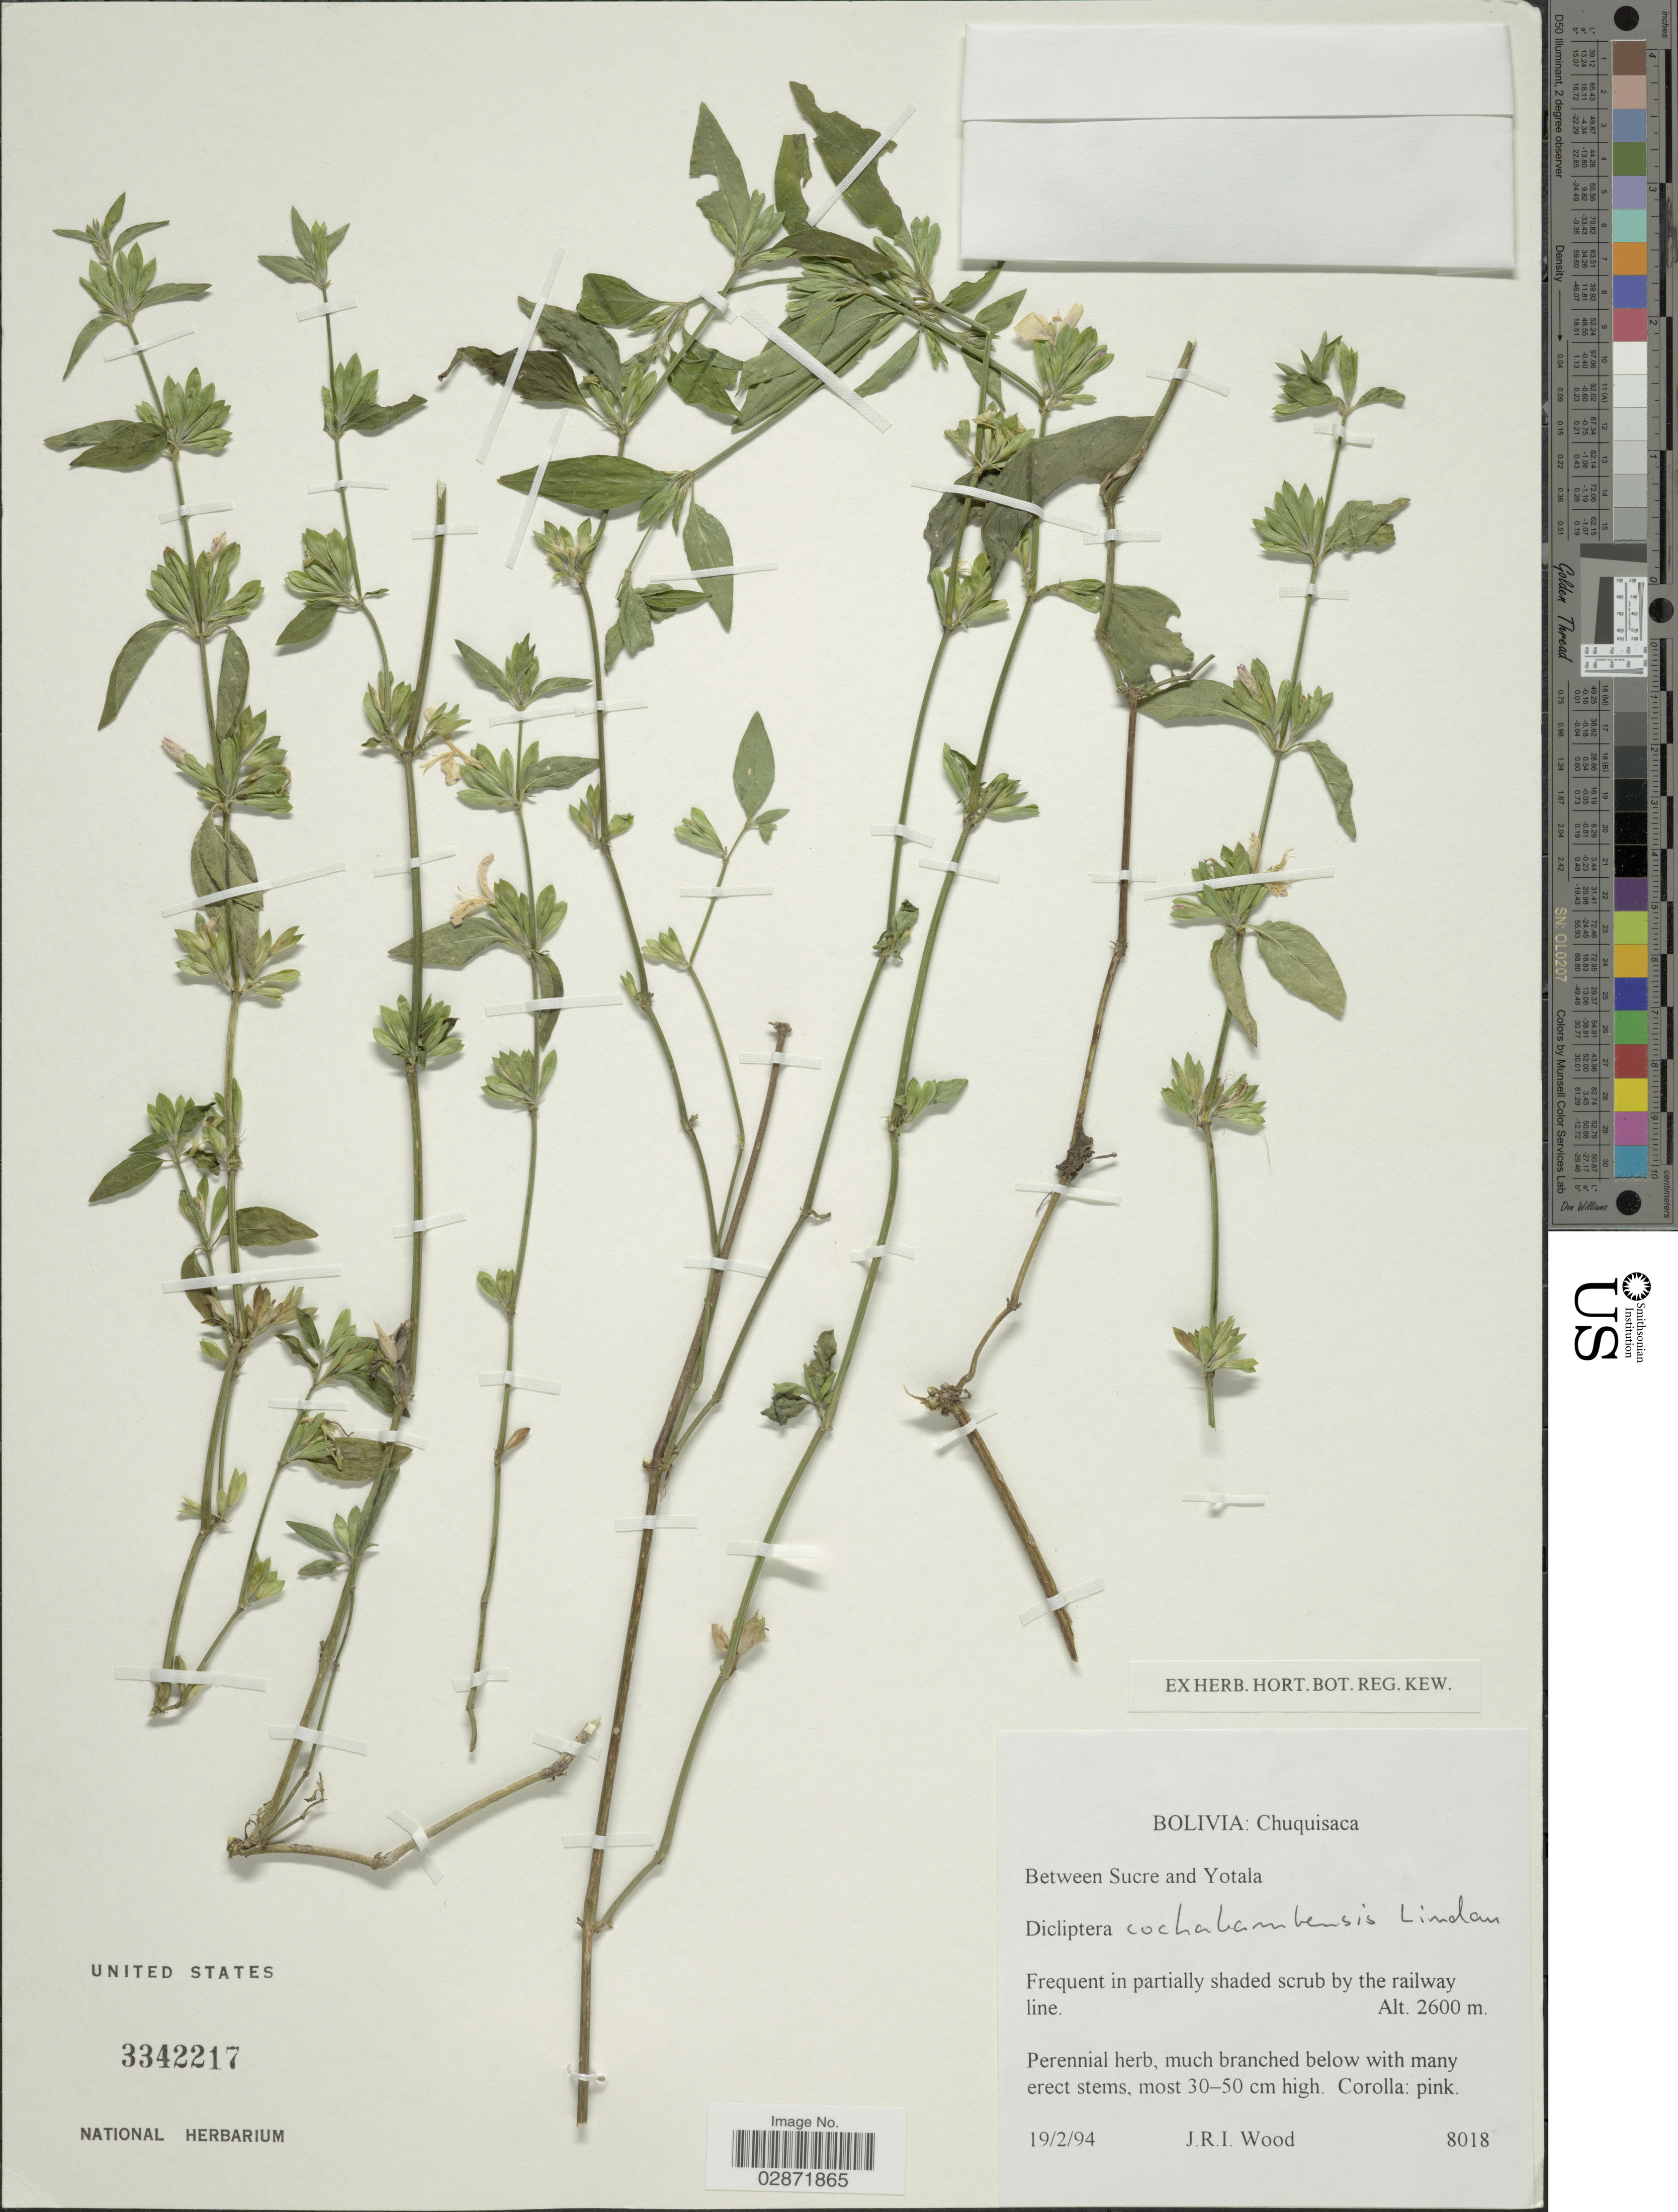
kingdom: Plantae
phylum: Tracheophyta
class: Magnoliopsida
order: Lamiales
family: Acanthaceae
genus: Dicliptera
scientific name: Dicliptera cochabambensis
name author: Lindau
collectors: J. R. I. Wood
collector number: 8018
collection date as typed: Transcribed d/m/y: 19/2/94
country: Bolivia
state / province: Chuquisaca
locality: Between Sucre and Yotala.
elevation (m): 2600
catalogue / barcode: US 3342217